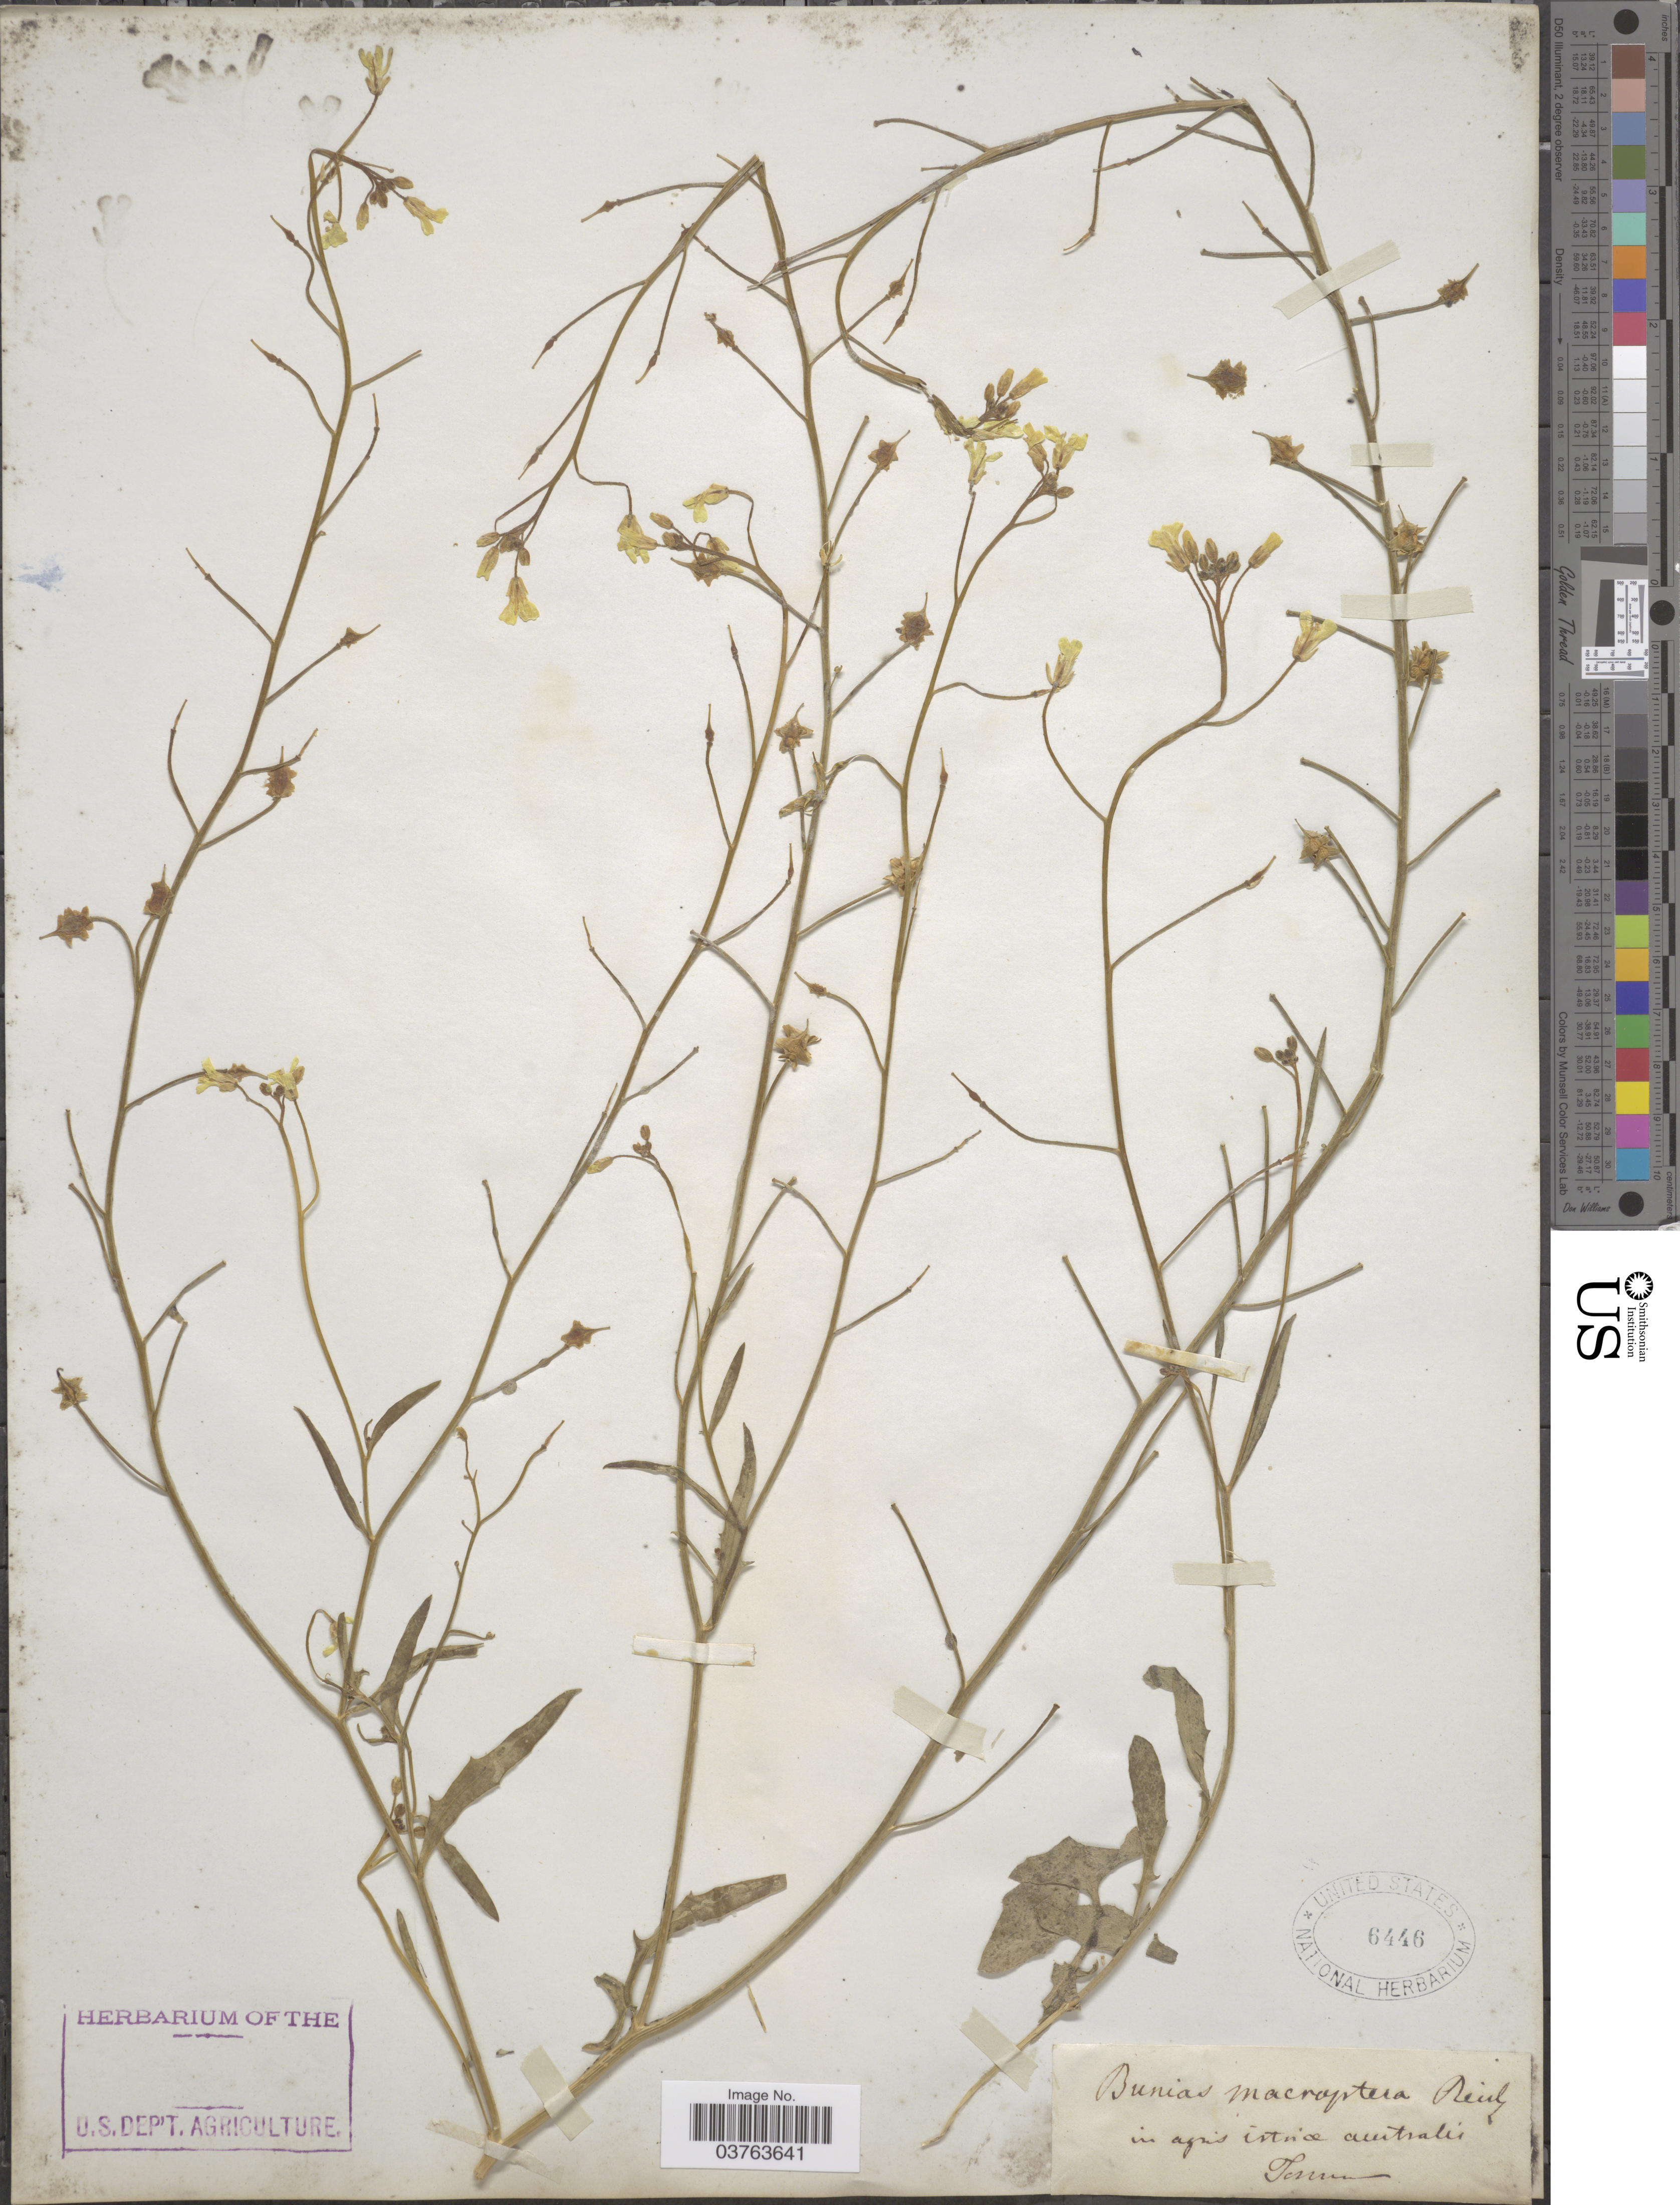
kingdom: Plantae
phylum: Tracheophyta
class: Magnoliopsida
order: Brassicales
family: Brassicaceae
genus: Bunias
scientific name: Bunias macroptera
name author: Rchb.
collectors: Tomm.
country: Croatia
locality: In agris istriae australis.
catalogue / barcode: US 6446